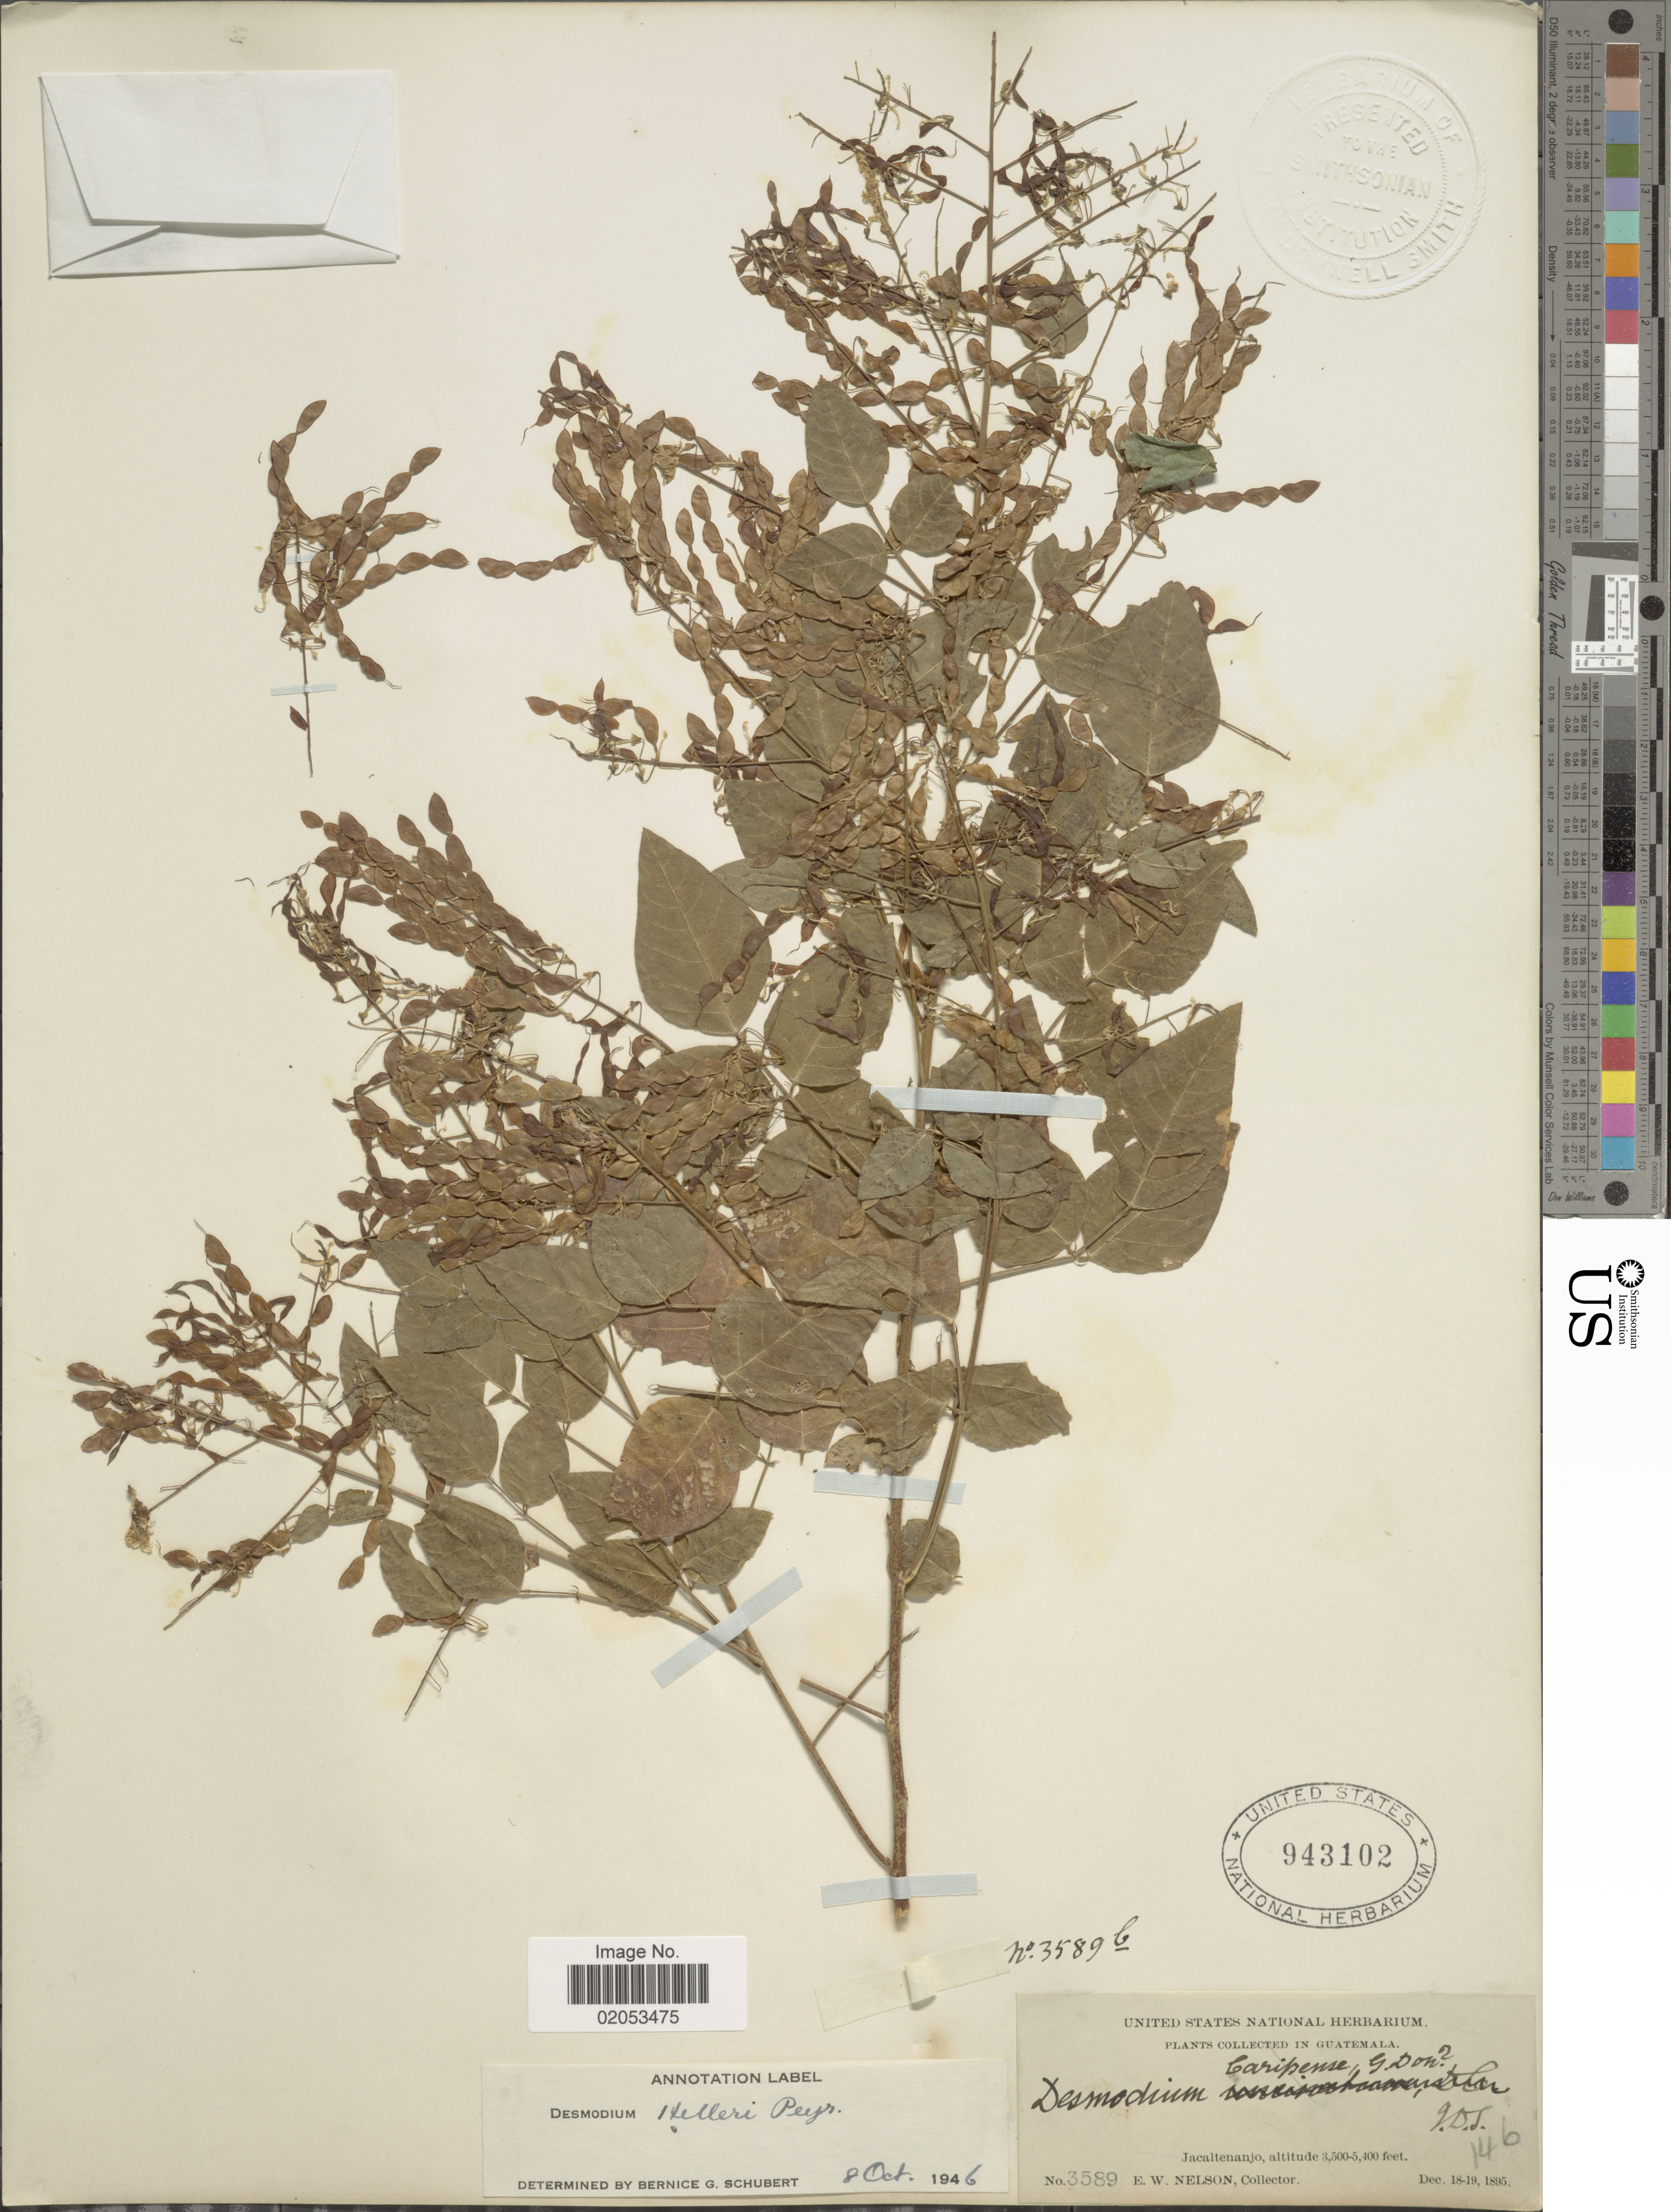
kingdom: Plantae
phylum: Tracheophyta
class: Magnoliopsida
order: Fabales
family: Fabaceae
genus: Desmodium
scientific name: Desmodium helleri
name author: Peyr.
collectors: E. W. Nelson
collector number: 3589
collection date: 1895-12-18/1895-12-19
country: Guatemala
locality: Jacaltenanjo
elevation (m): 1067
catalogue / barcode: US 943102